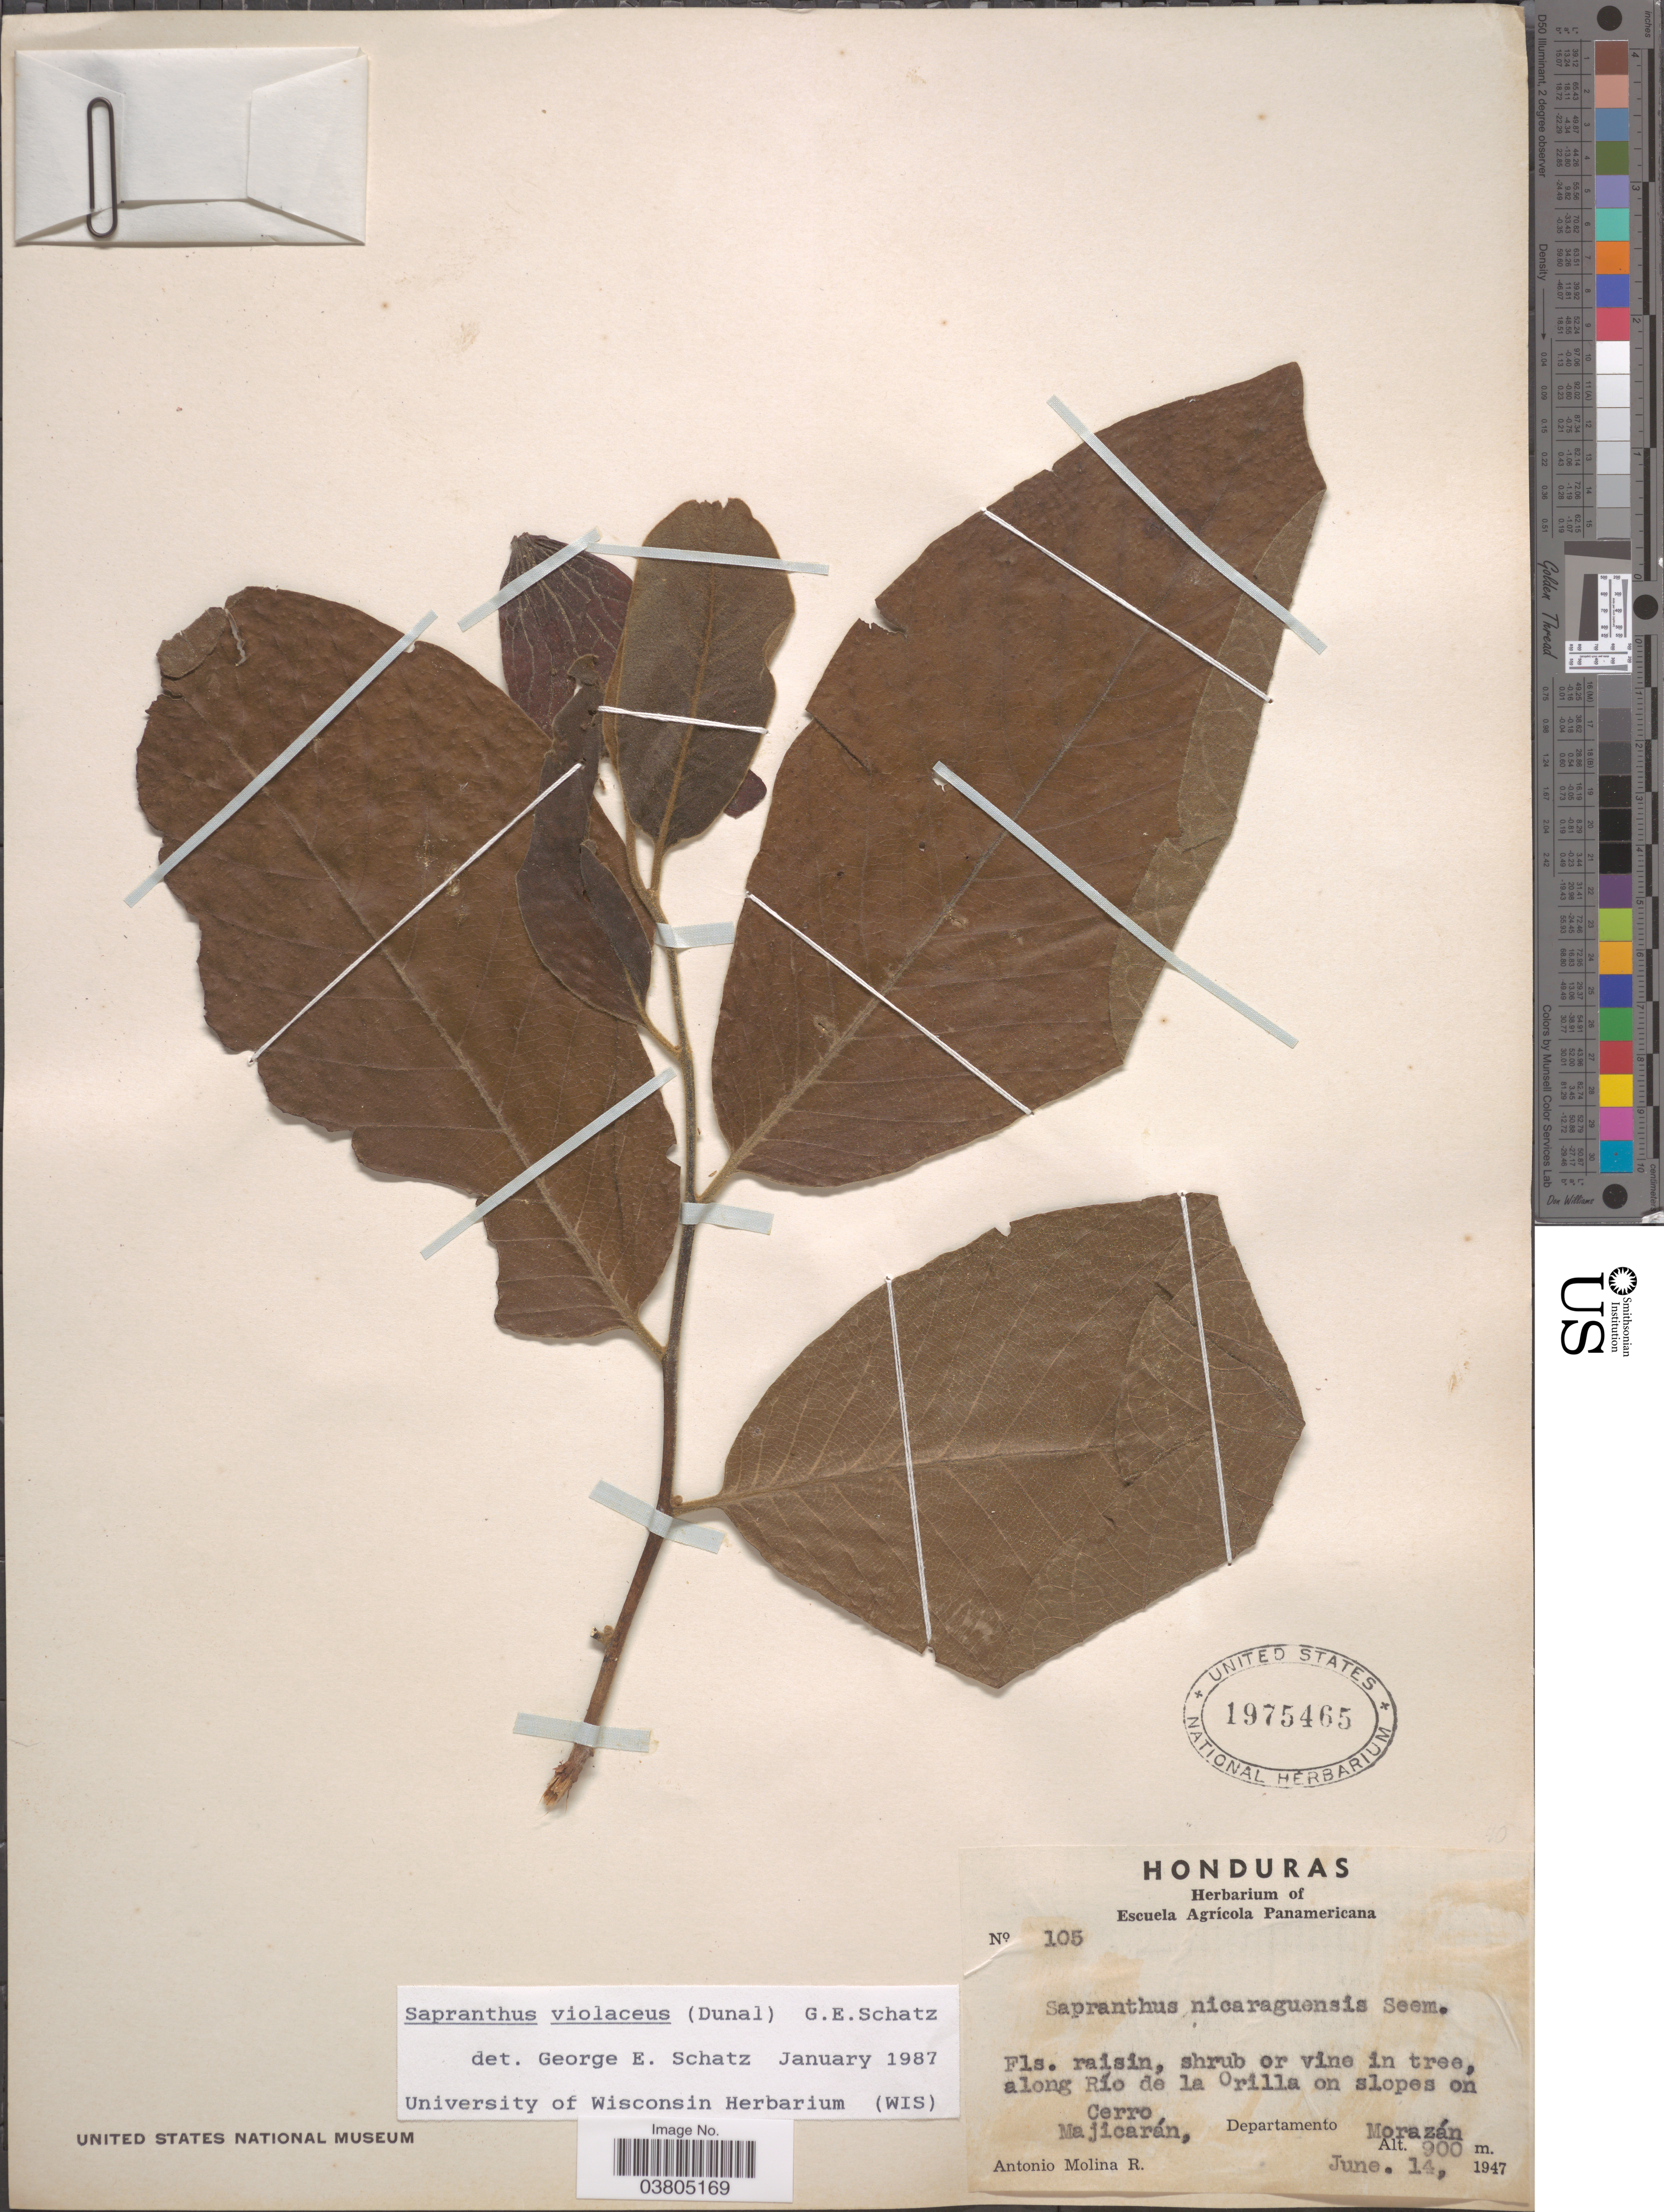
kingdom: Plantae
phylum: Tracheophyta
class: Magnoliopsida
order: Magnoliales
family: Annonaceae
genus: Sapranthus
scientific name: Sapranthus violaceus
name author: (Dunal) Saff.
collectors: A. Molina R.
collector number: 105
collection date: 1947-06-14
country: Honduras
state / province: Fco. Morazán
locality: Along Río de la Orilla on slopes on Cerro Majicarán, Departamento Morazán.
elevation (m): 900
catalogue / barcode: US 1975465